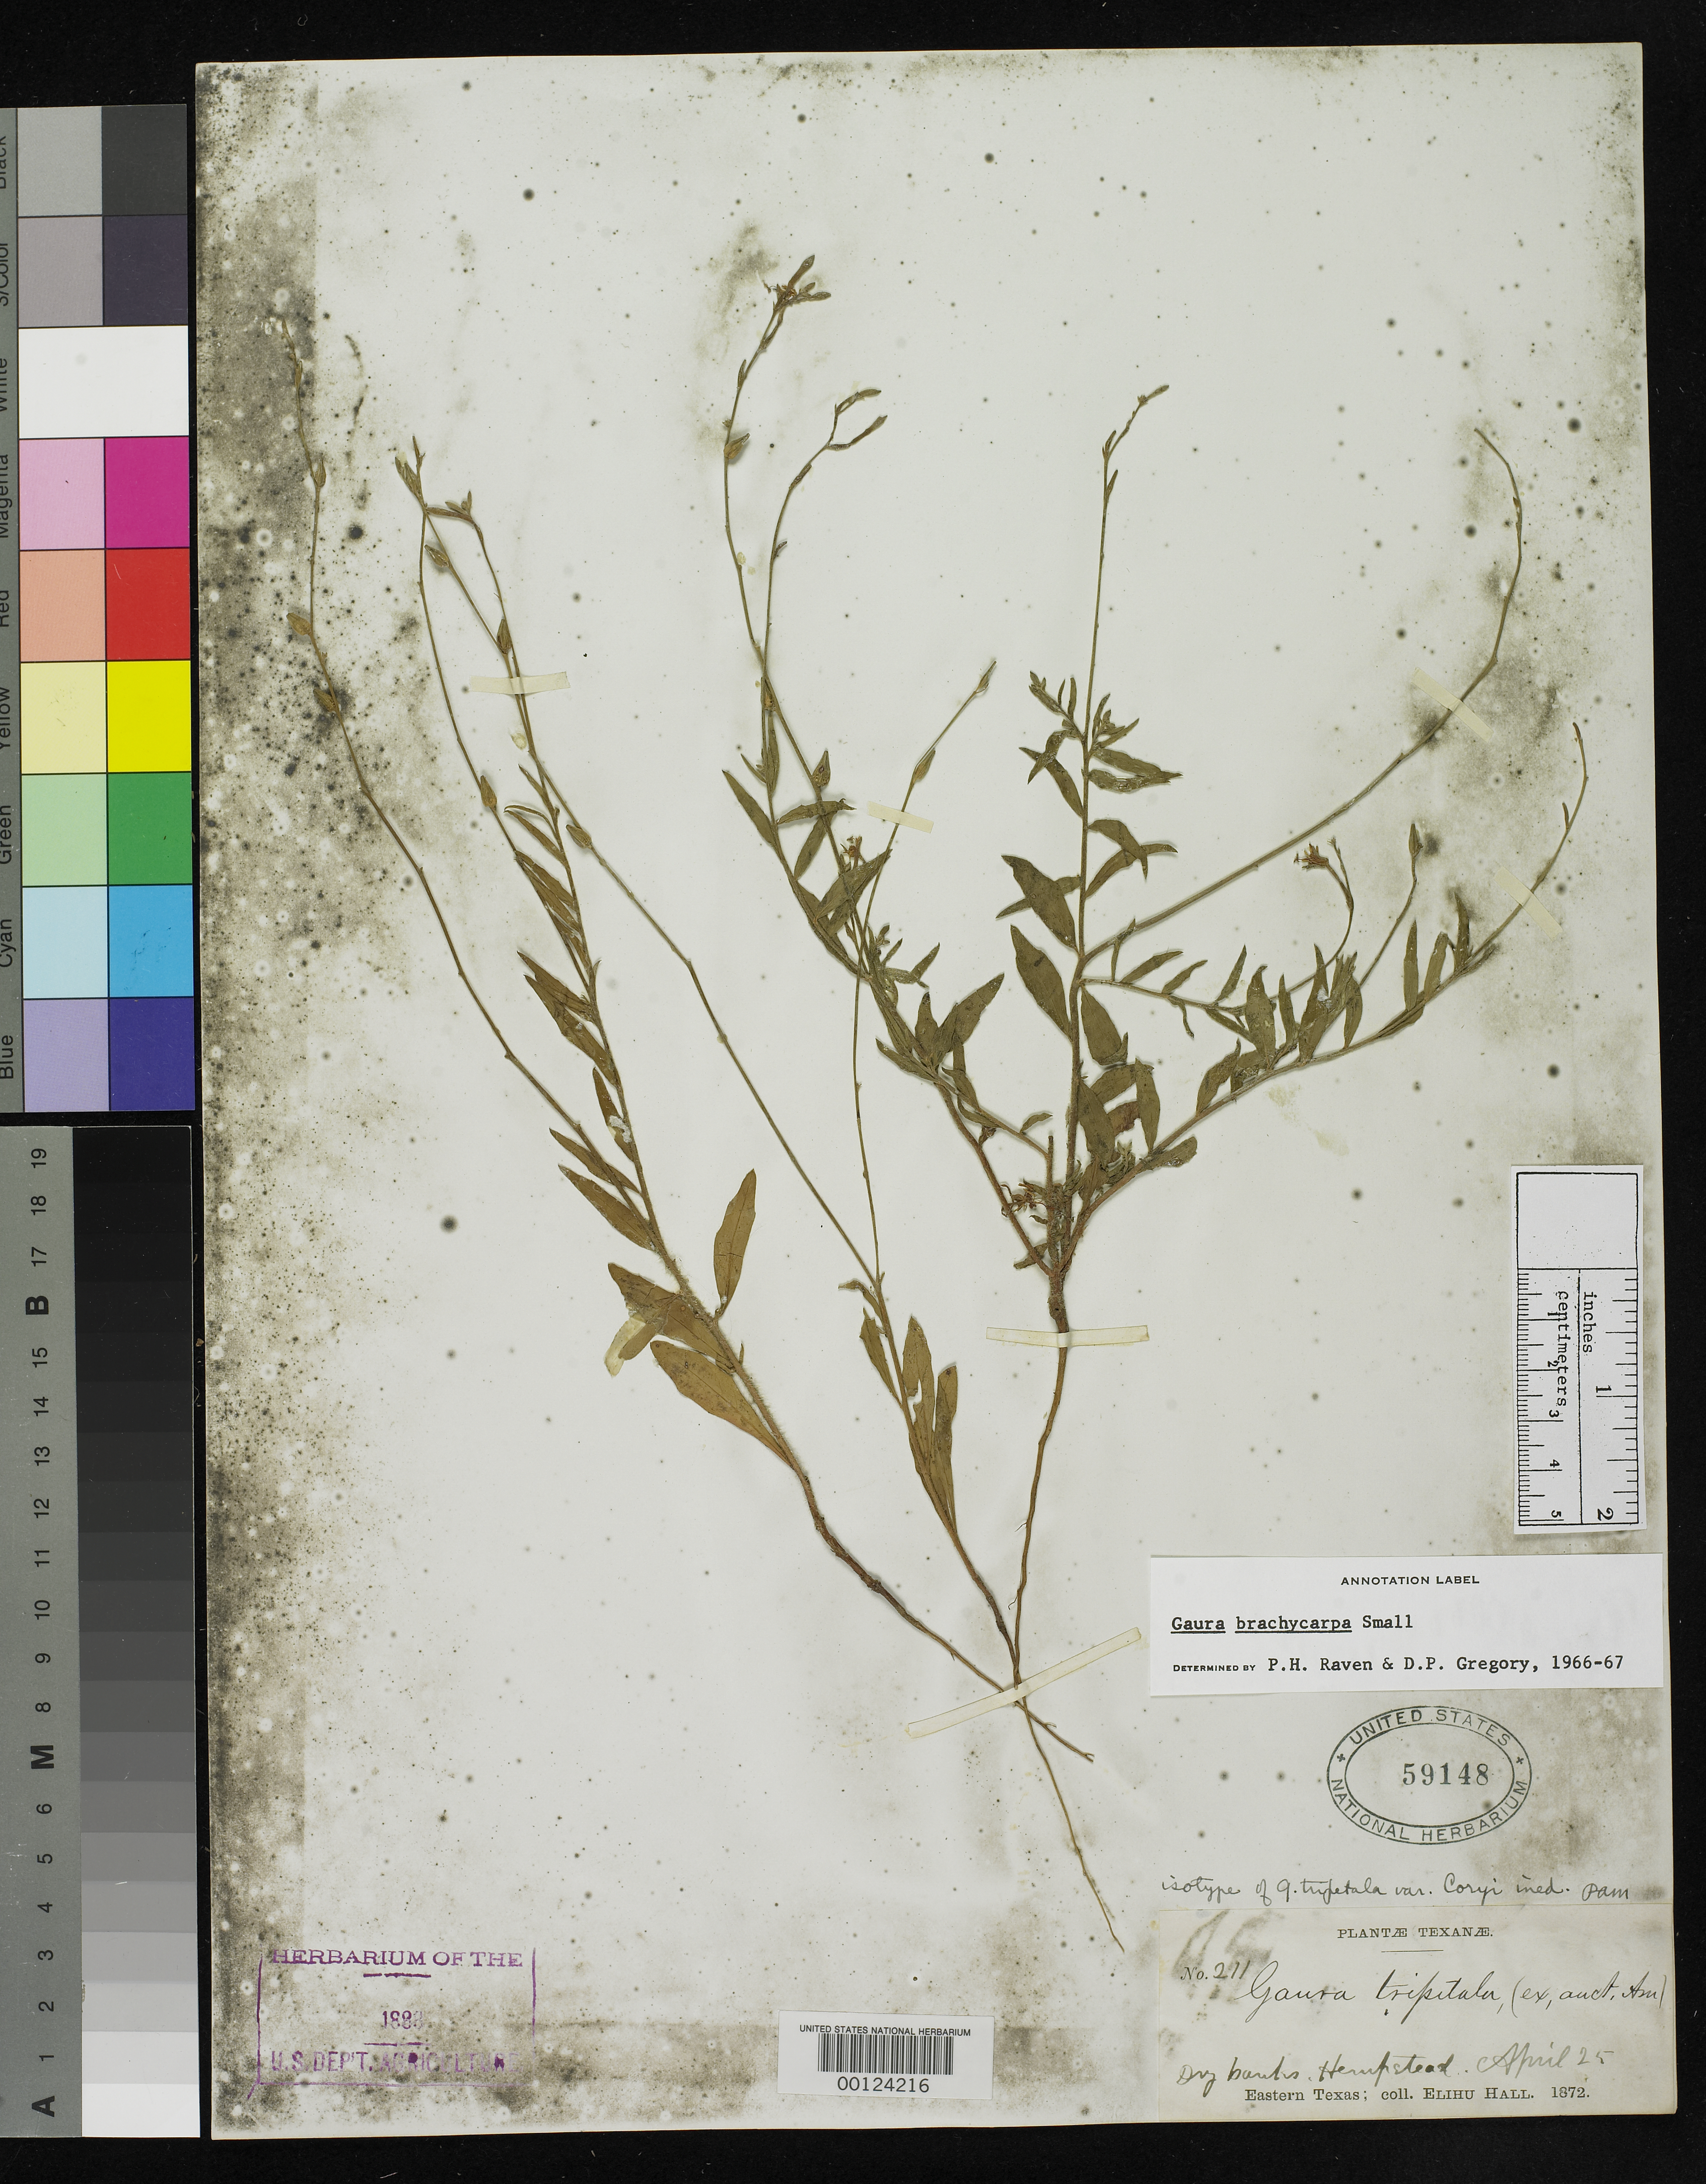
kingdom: Plantae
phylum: Tracheophyta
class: Magnoliopsida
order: Myrtales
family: Onagraceae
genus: Gaura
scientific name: Gaura tripetala var. coryi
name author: Munz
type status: Isotype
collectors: E. Hall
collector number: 211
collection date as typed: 25 Apr 1872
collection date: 1872-04-25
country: United States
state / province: Texas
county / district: Waller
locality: Hempstead.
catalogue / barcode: US 59148